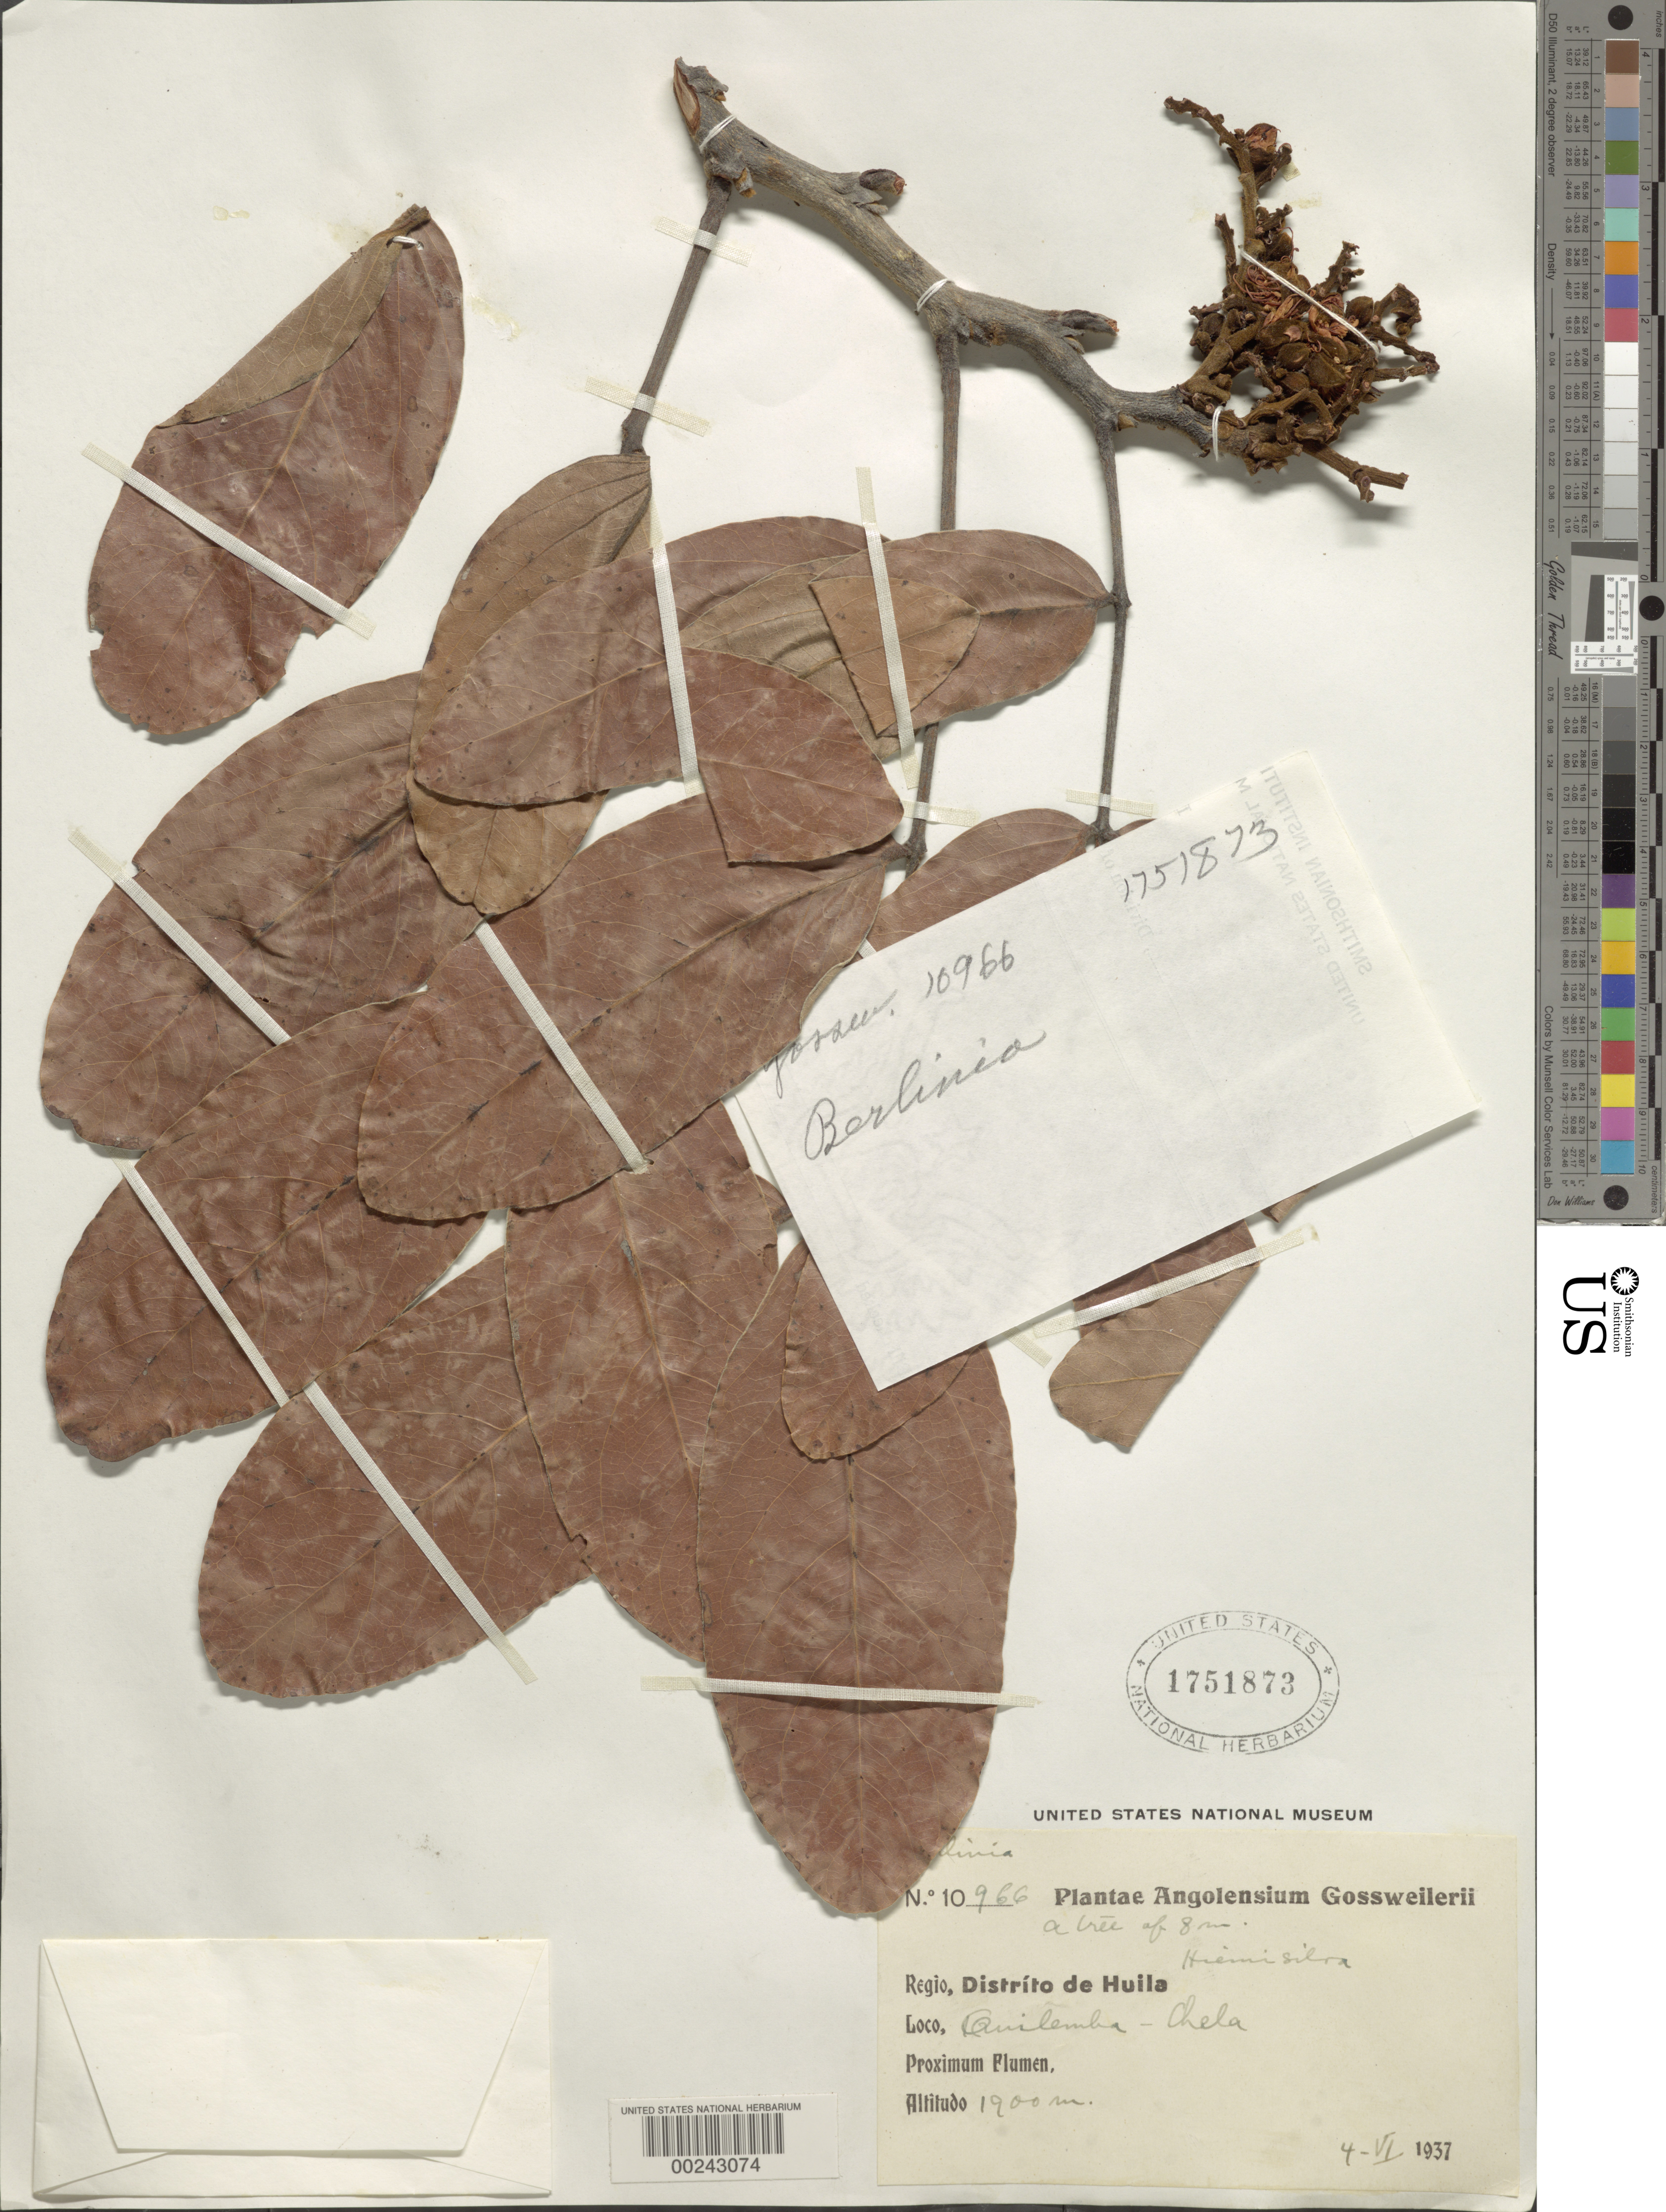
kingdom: Plantae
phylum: Tracheophyta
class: Magnoliopsida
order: Fabales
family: Fabaceae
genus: Berlinia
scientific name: Berlinia sp.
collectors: J. Gossweiler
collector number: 10966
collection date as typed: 04 Jun 1937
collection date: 1937-06-04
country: Angola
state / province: Huíla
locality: Quilemba-Chela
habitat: Hemi-silva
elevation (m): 1900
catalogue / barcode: US 1751873